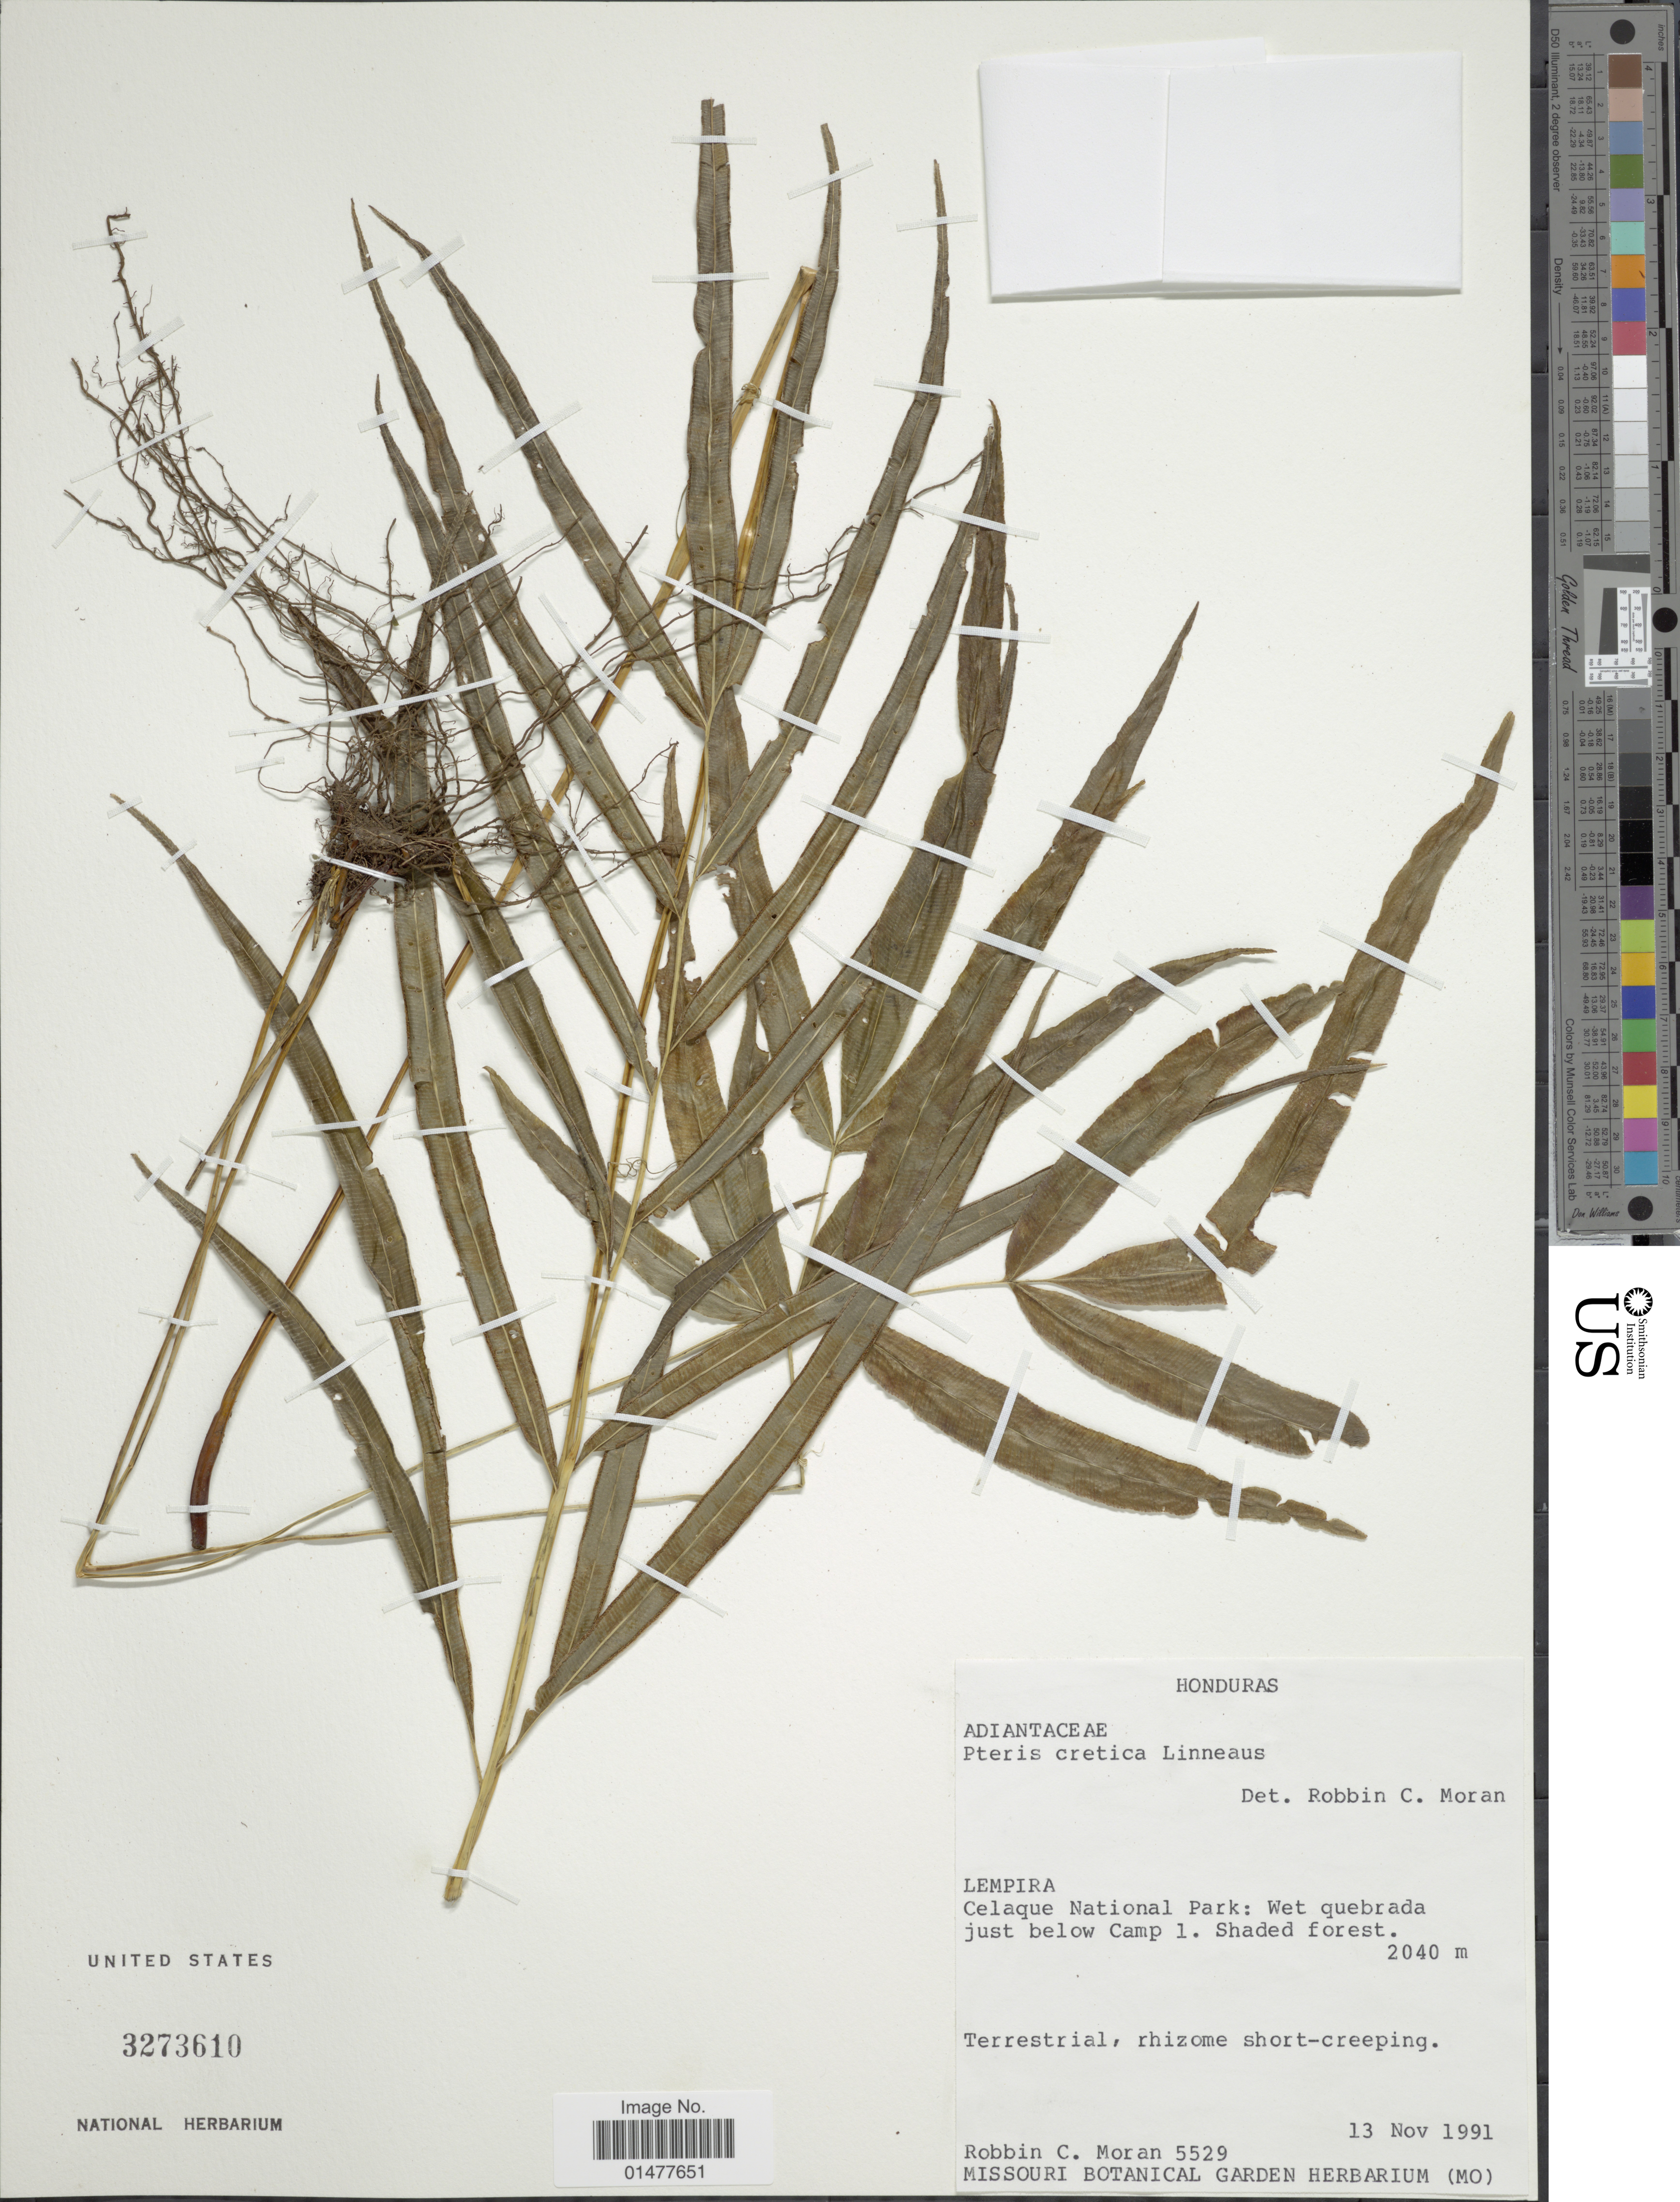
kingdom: Plantae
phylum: Tracheophyta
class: Polypodiopsida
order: Polypodiales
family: Pteridaceae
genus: Pteris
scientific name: Pteris cretica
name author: L.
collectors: R. C. Moran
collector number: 5529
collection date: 1991-11-13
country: Honduras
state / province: Lempira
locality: Celaque National Park: wet quebrada just below Camp 1.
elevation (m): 2040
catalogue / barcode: US 3273610